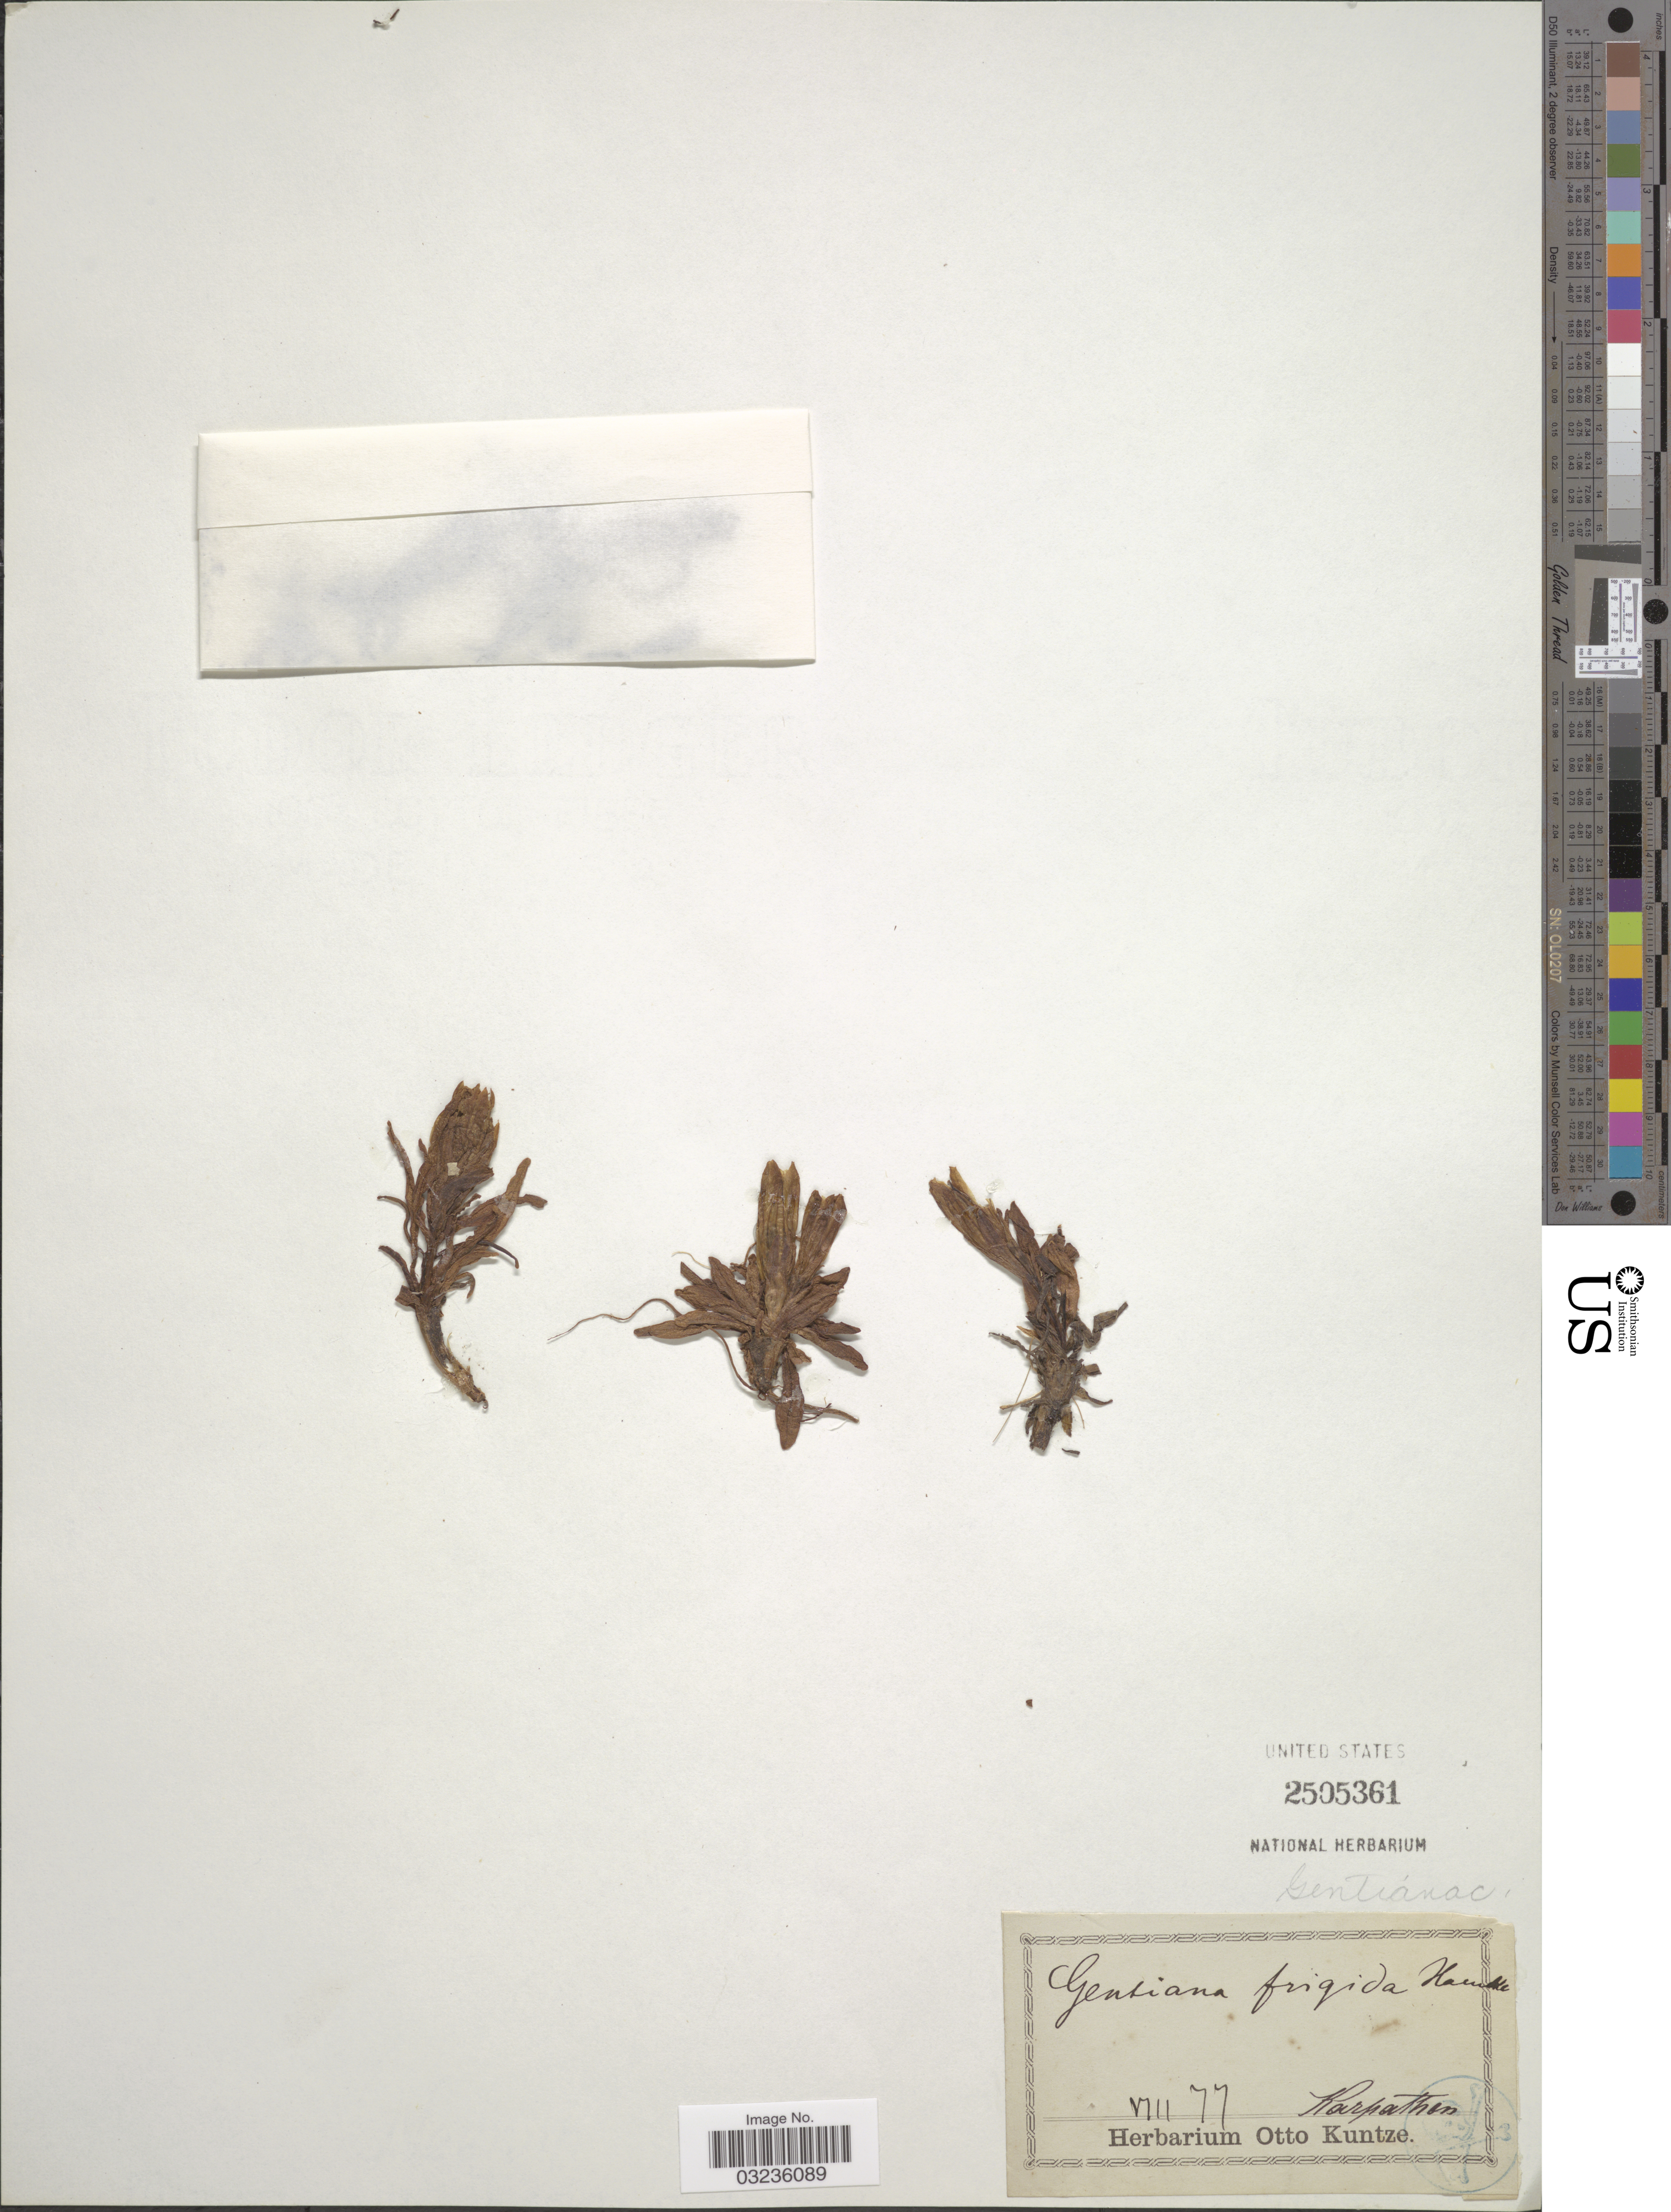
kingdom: Plantae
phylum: Tracheophyta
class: Magnoliopsida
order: Gentianales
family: Gentianaceae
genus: Gentiana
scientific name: Gentiana frigida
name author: Haenke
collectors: ex herb. Otto Kuntze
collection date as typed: Transcribed d/m/y: /8/77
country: Greece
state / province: South Aegean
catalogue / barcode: US 2505361